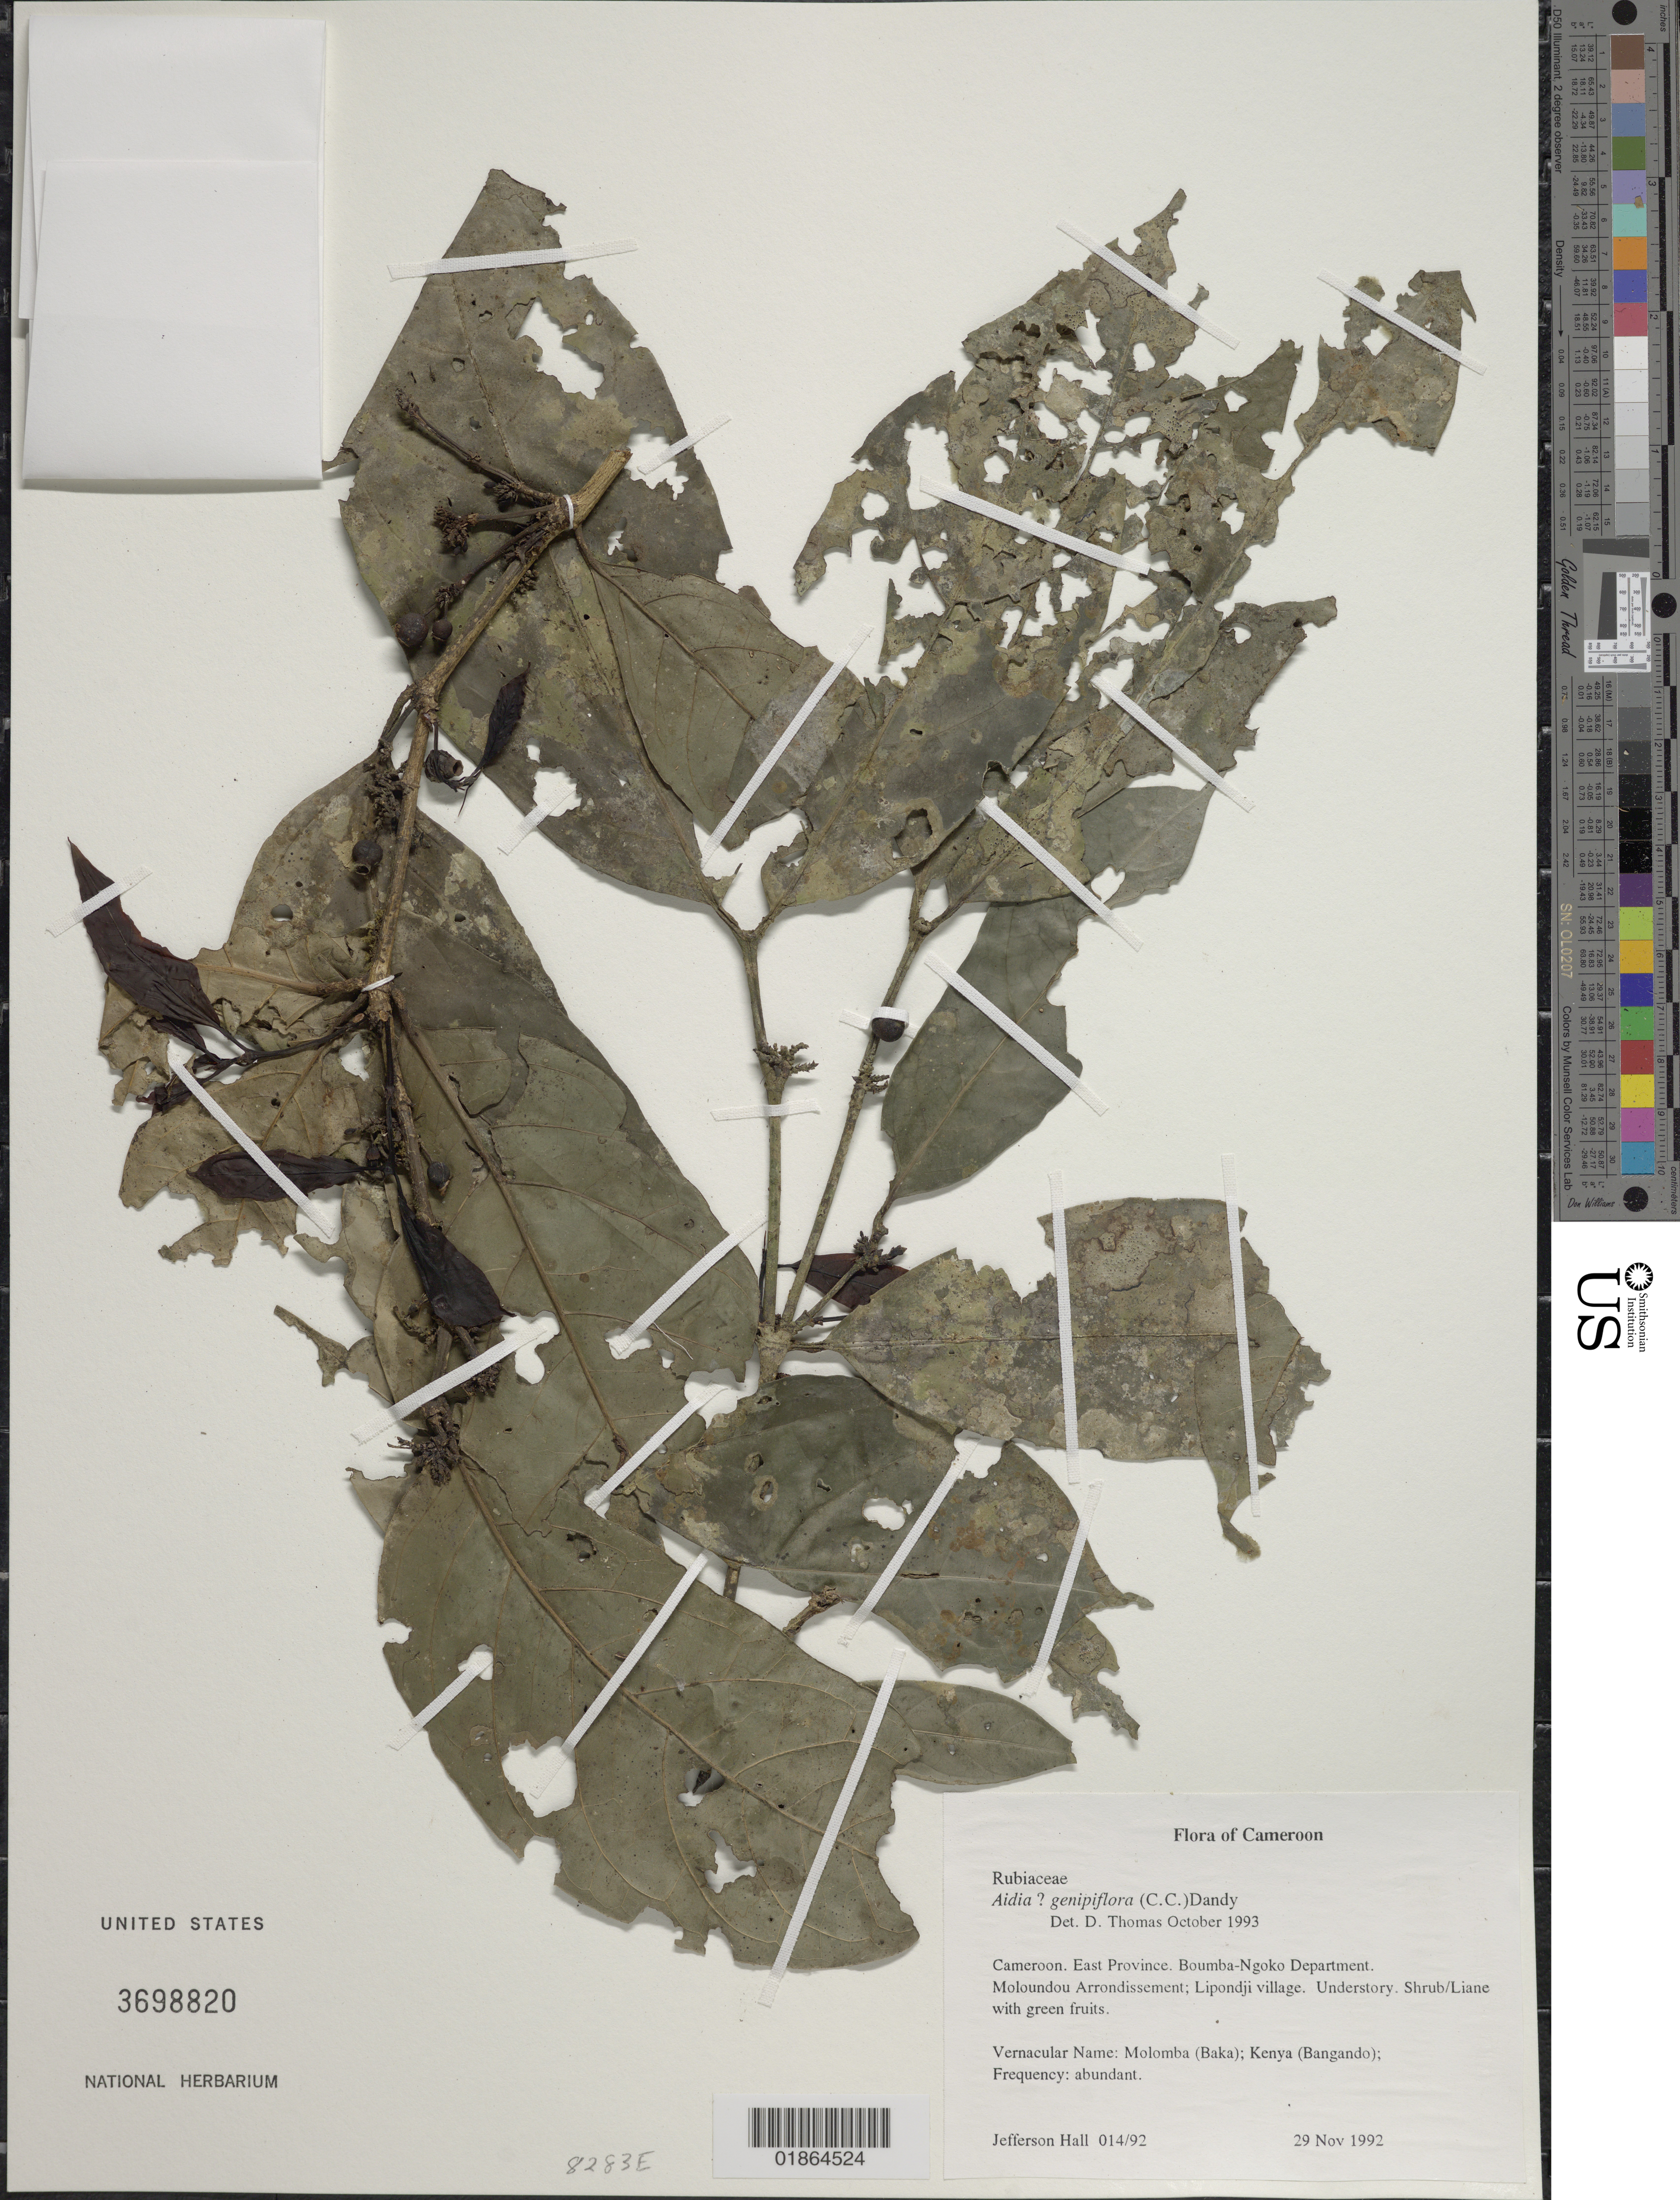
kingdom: Plantae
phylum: Tracheophyta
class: Magnoliopsida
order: Gentianales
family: Rubiaceae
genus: Aidia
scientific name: Aidia genipiflora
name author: (DC.) Dandy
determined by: Thomas, D.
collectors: J. Hall & -. Edouard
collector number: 014/92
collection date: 1992-12-10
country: Cameroon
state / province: Est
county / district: Boumba-ngoko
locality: Moloundou Arrondissement; old SFIS logging concession.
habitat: Understory.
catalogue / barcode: US 3698820